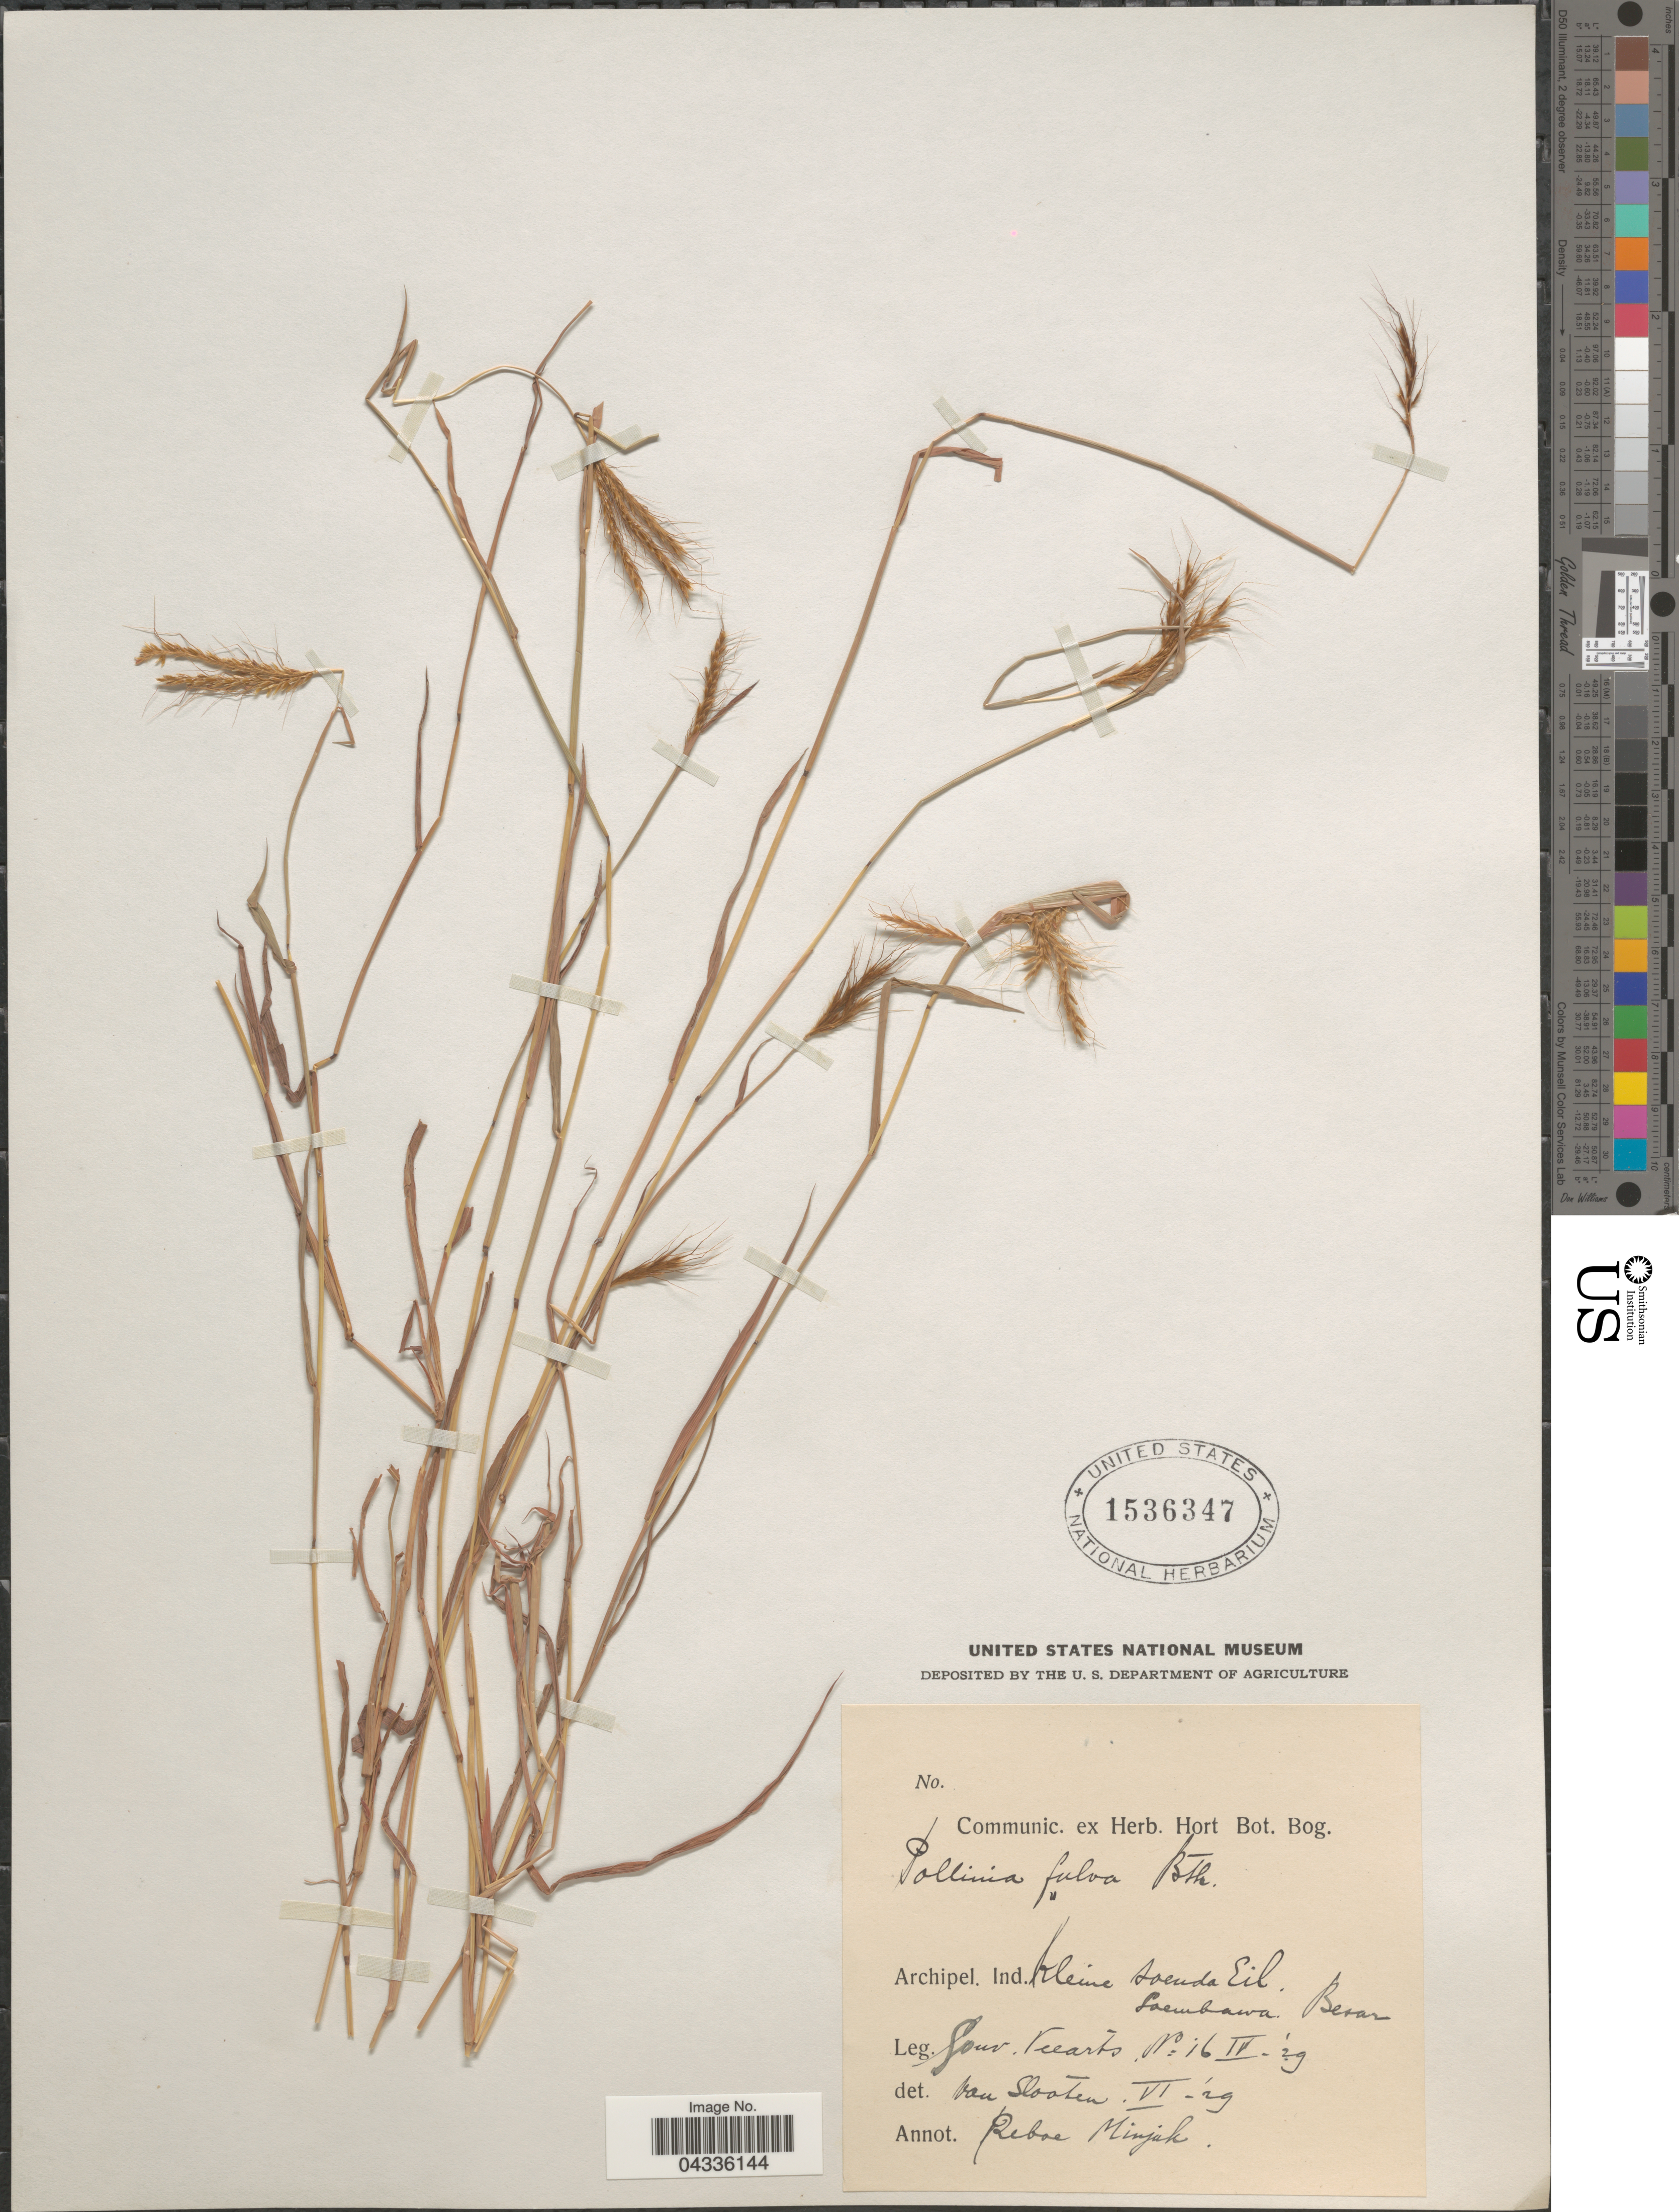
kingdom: Plantae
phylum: Tracheophyta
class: Liliopsida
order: Poales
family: Poaceae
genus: Eulalia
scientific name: Eulalia sp.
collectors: Gouv. Veearts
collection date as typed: Transcribed d/m/y: 16/4/29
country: Indonesia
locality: Archipel. Ind. Klein Soeuda Eil. Soembawa Besar.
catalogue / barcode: US 1536347